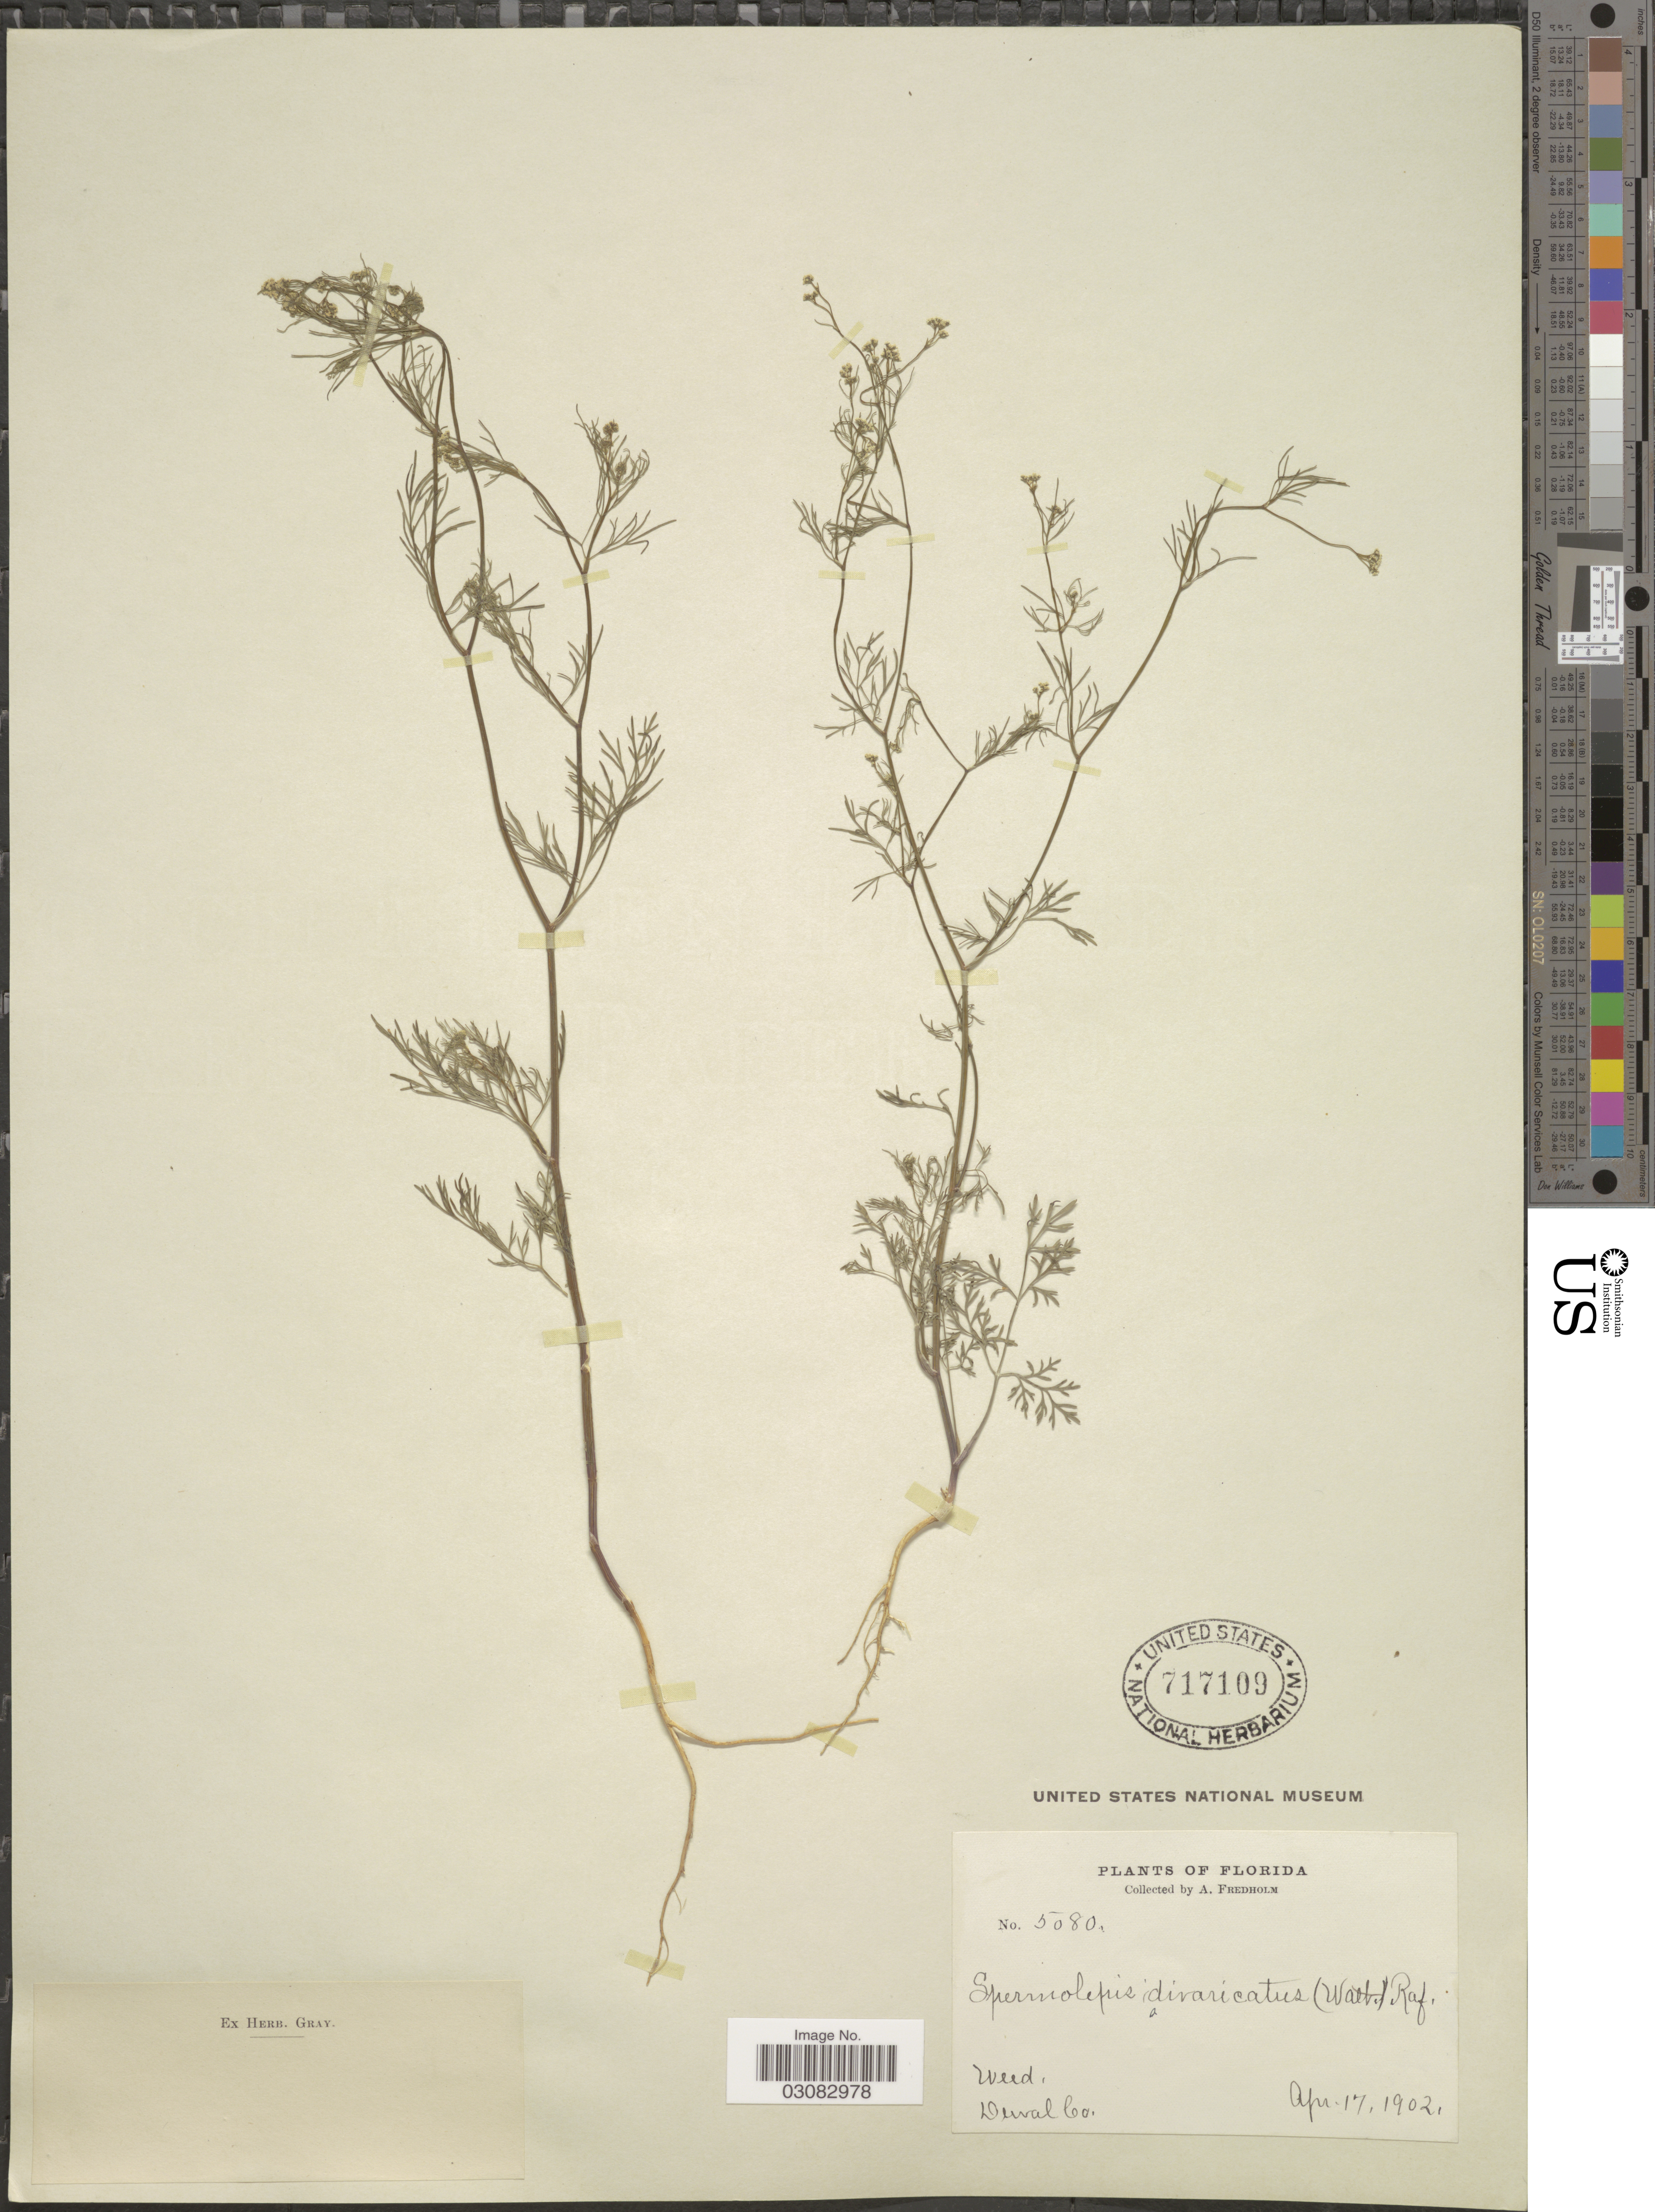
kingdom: Plantae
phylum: Tracheophyta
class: Magnoliopsida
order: Apiales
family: Apiaceae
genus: Spermolepis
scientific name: Spermolepis divaricata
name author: (Walter) Raf.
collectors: A. Fredholm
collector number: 5080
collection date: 1902-04-17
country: United States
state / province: Florida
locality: Duval Co.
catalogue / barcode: US 717109